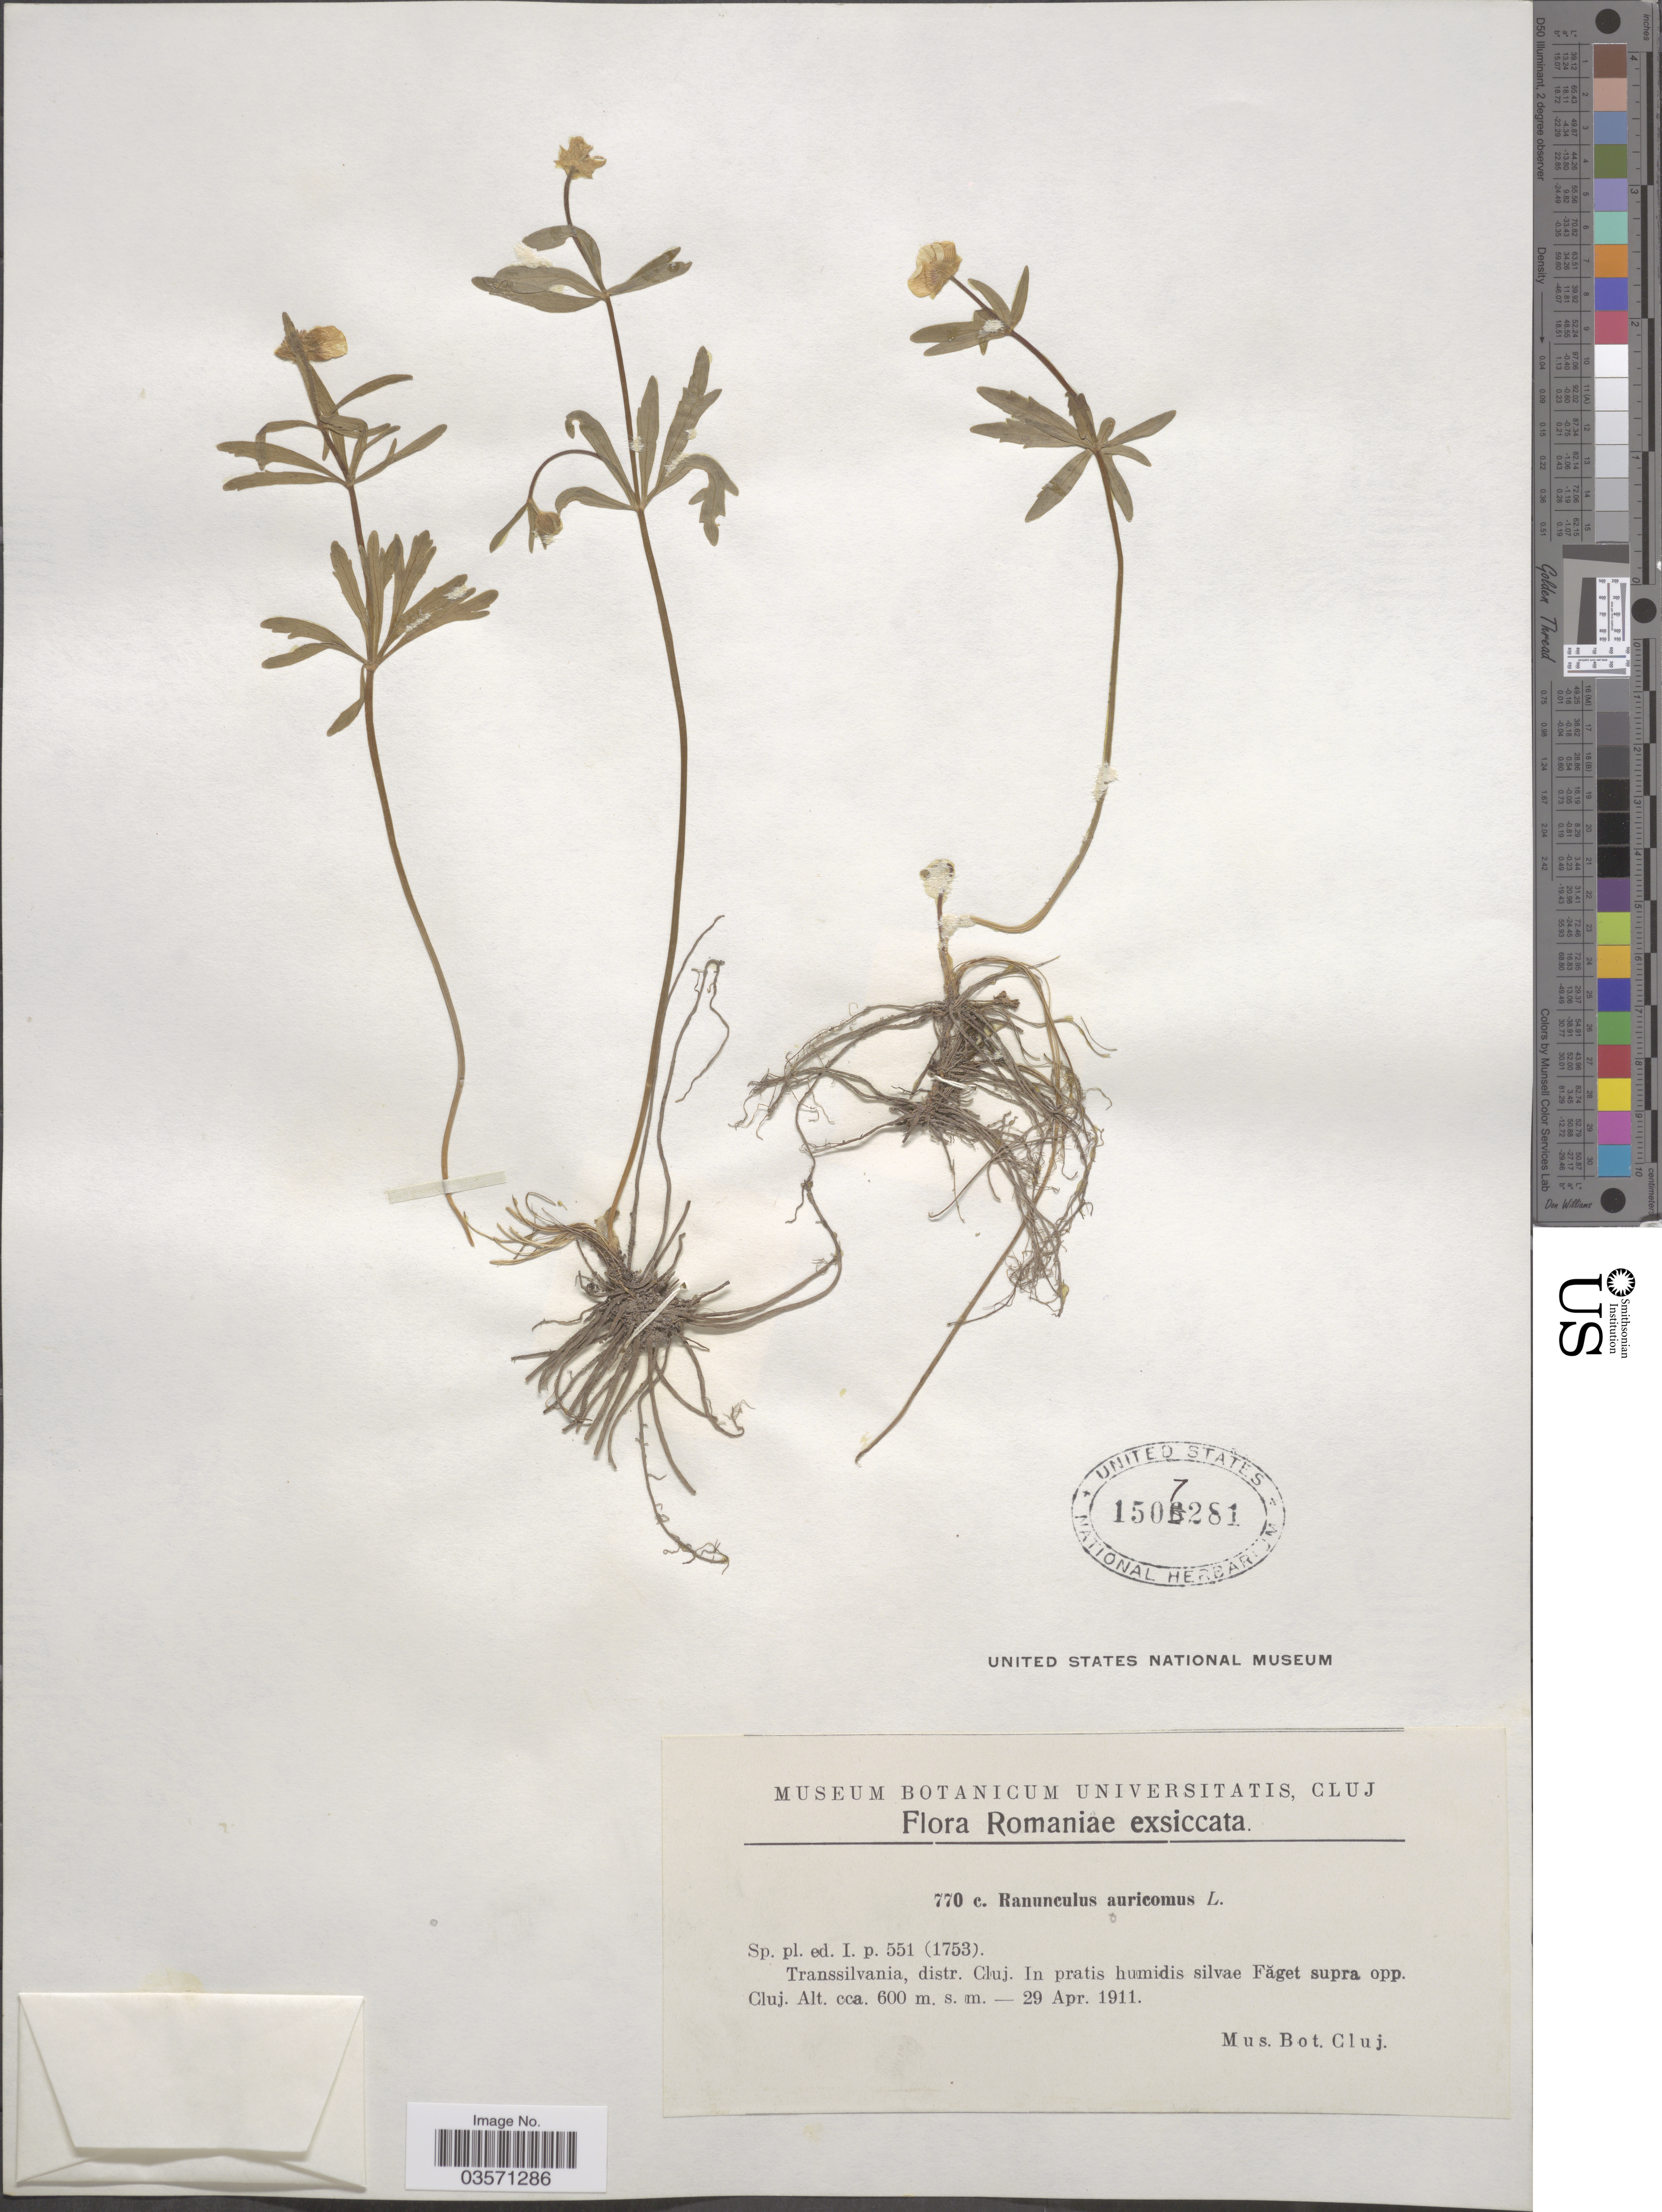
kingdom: Plantae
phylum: Tracheophyta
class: Magnoliopsida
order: Ranunculales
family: Ranunculaceae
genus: Ranunculus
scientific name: Ranunculus auricomus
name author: L.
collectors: Mus. Bot. Cluj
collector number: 770 c.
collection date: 1911-04-29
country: Romania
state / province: Cluj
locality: Transsilvania, distr. Cluj. In pratis humidis silvae Făget supra opp. Cluj.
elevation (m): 600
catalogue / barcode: US 1507281